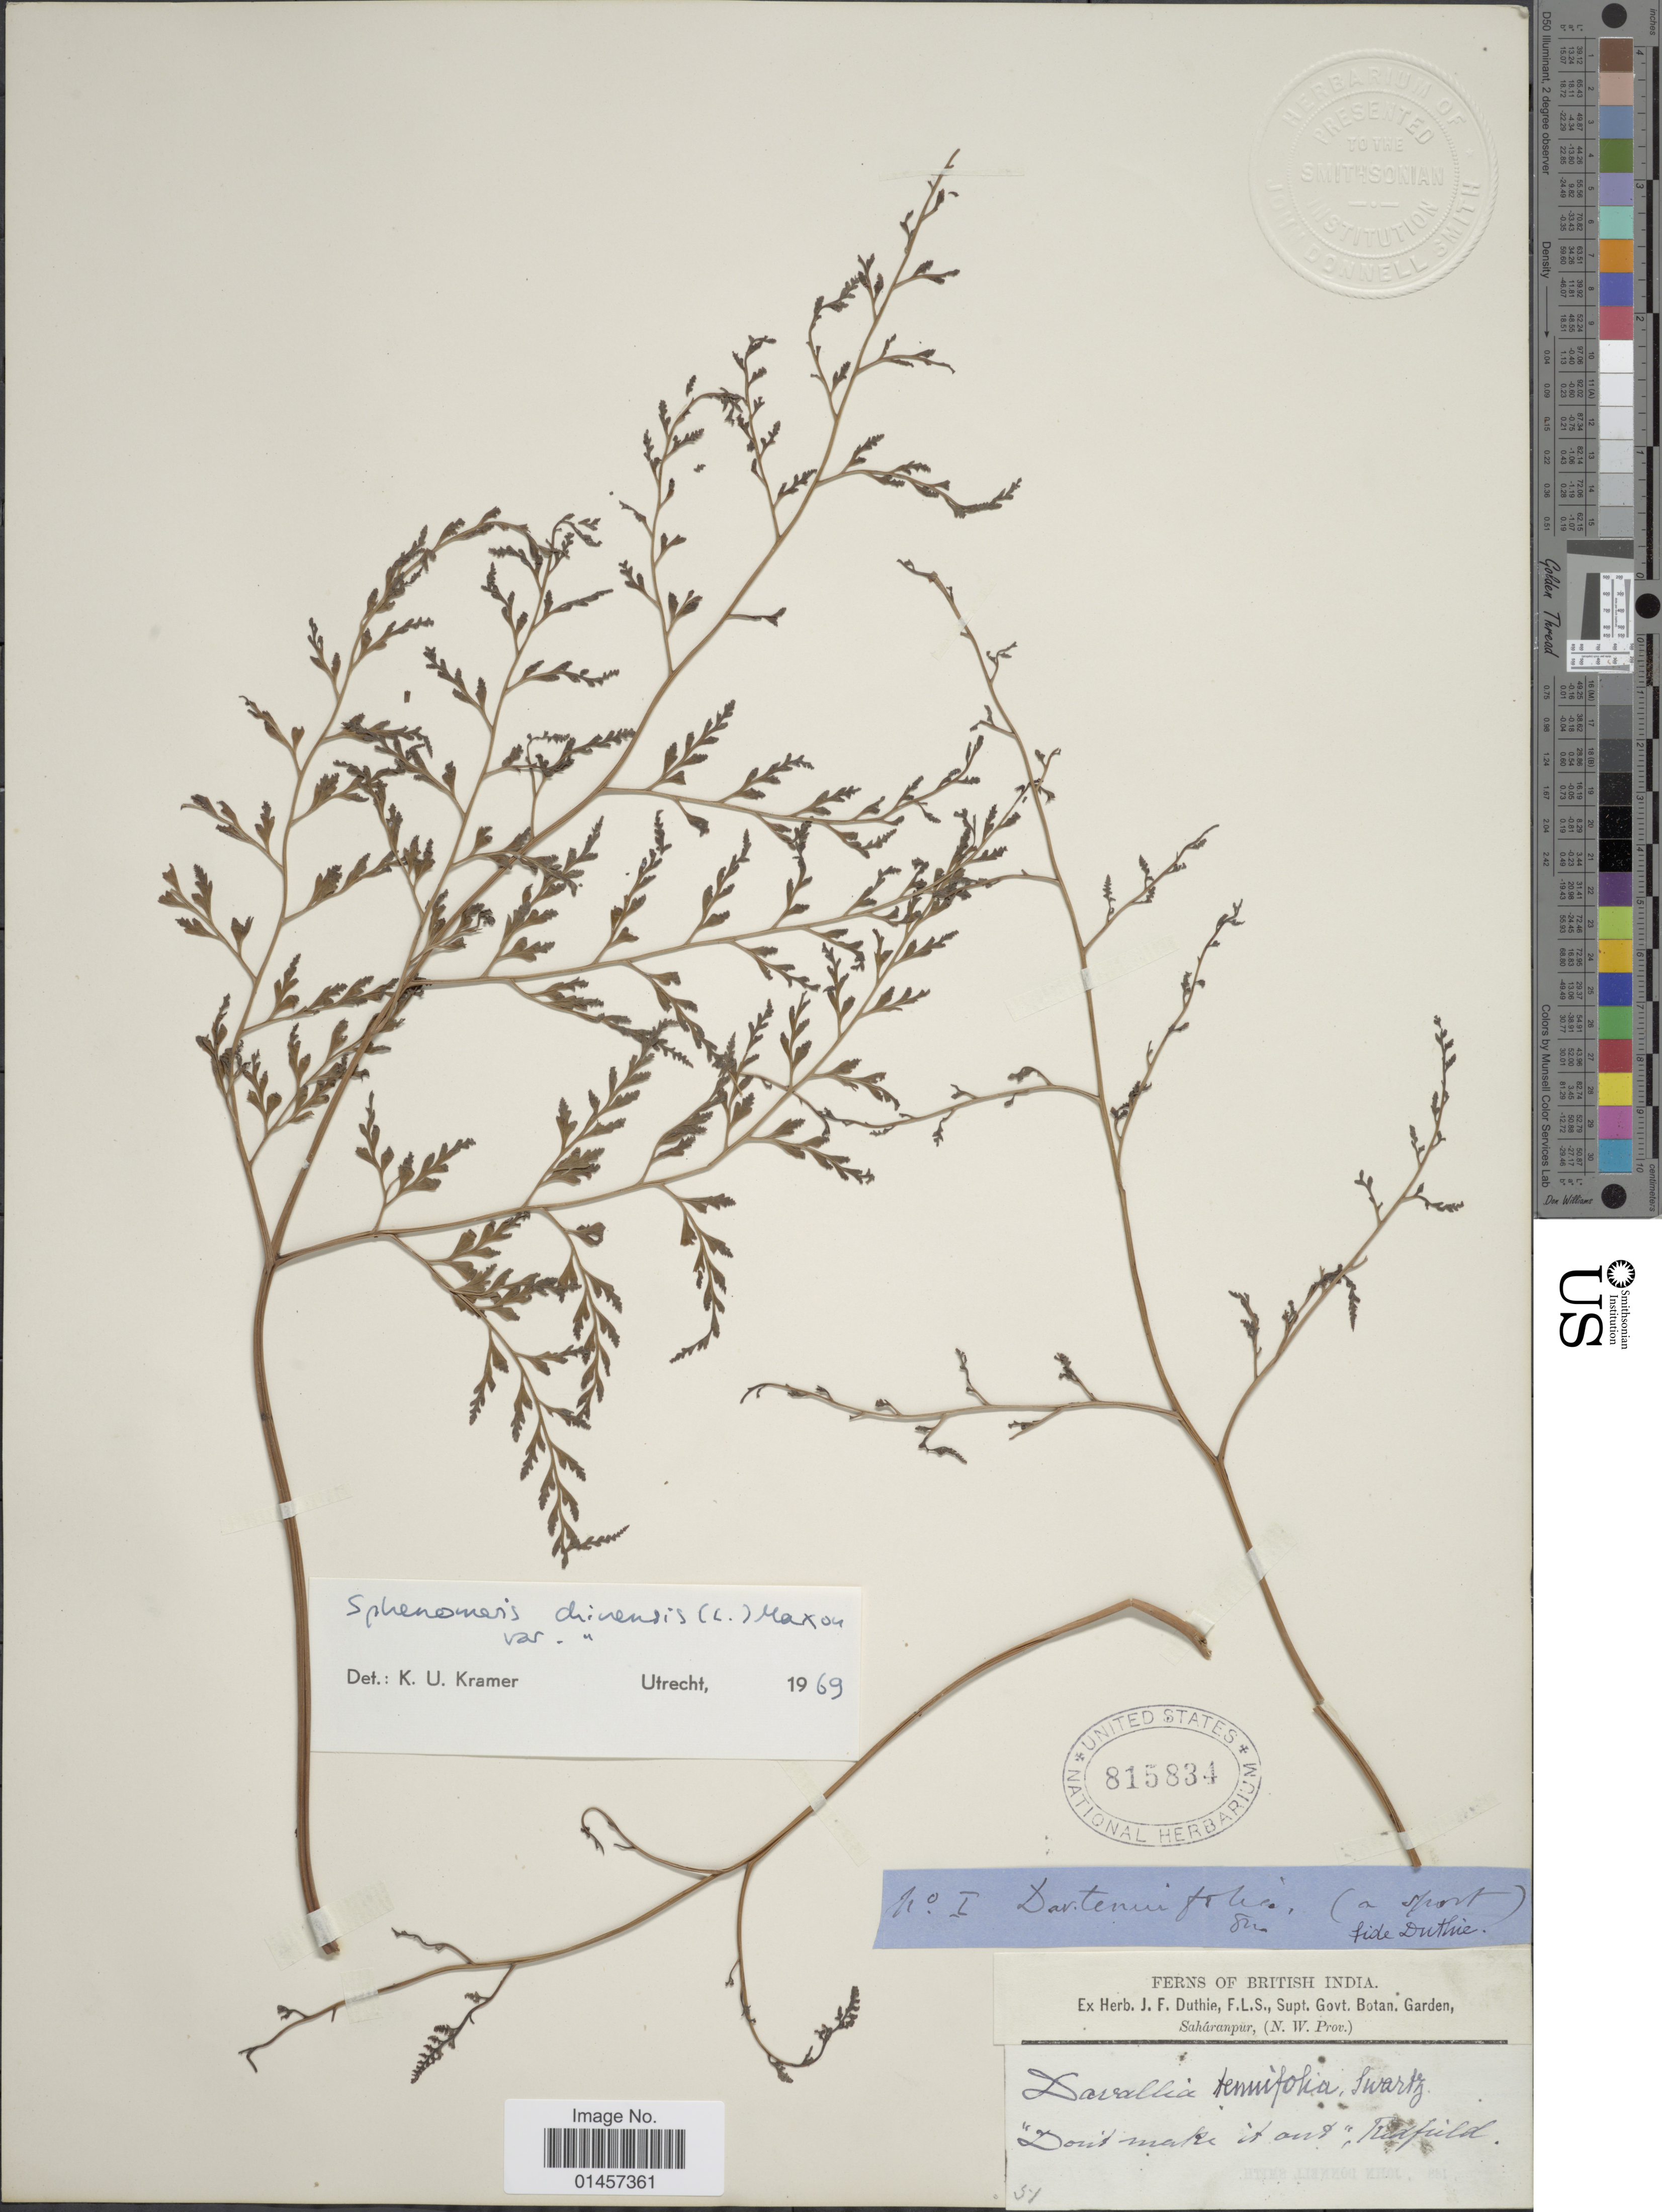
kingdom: Plantae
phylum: Tracheophyta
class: Polypodiopsida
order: Polypodiales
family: Lindsaeaceae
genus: Sphenomeris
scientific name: Sphenomeris chinensis var. chinensis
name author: (L.) Maxon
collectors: J. F. Duthie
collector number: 1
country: India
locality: British India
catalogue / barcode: US 815834